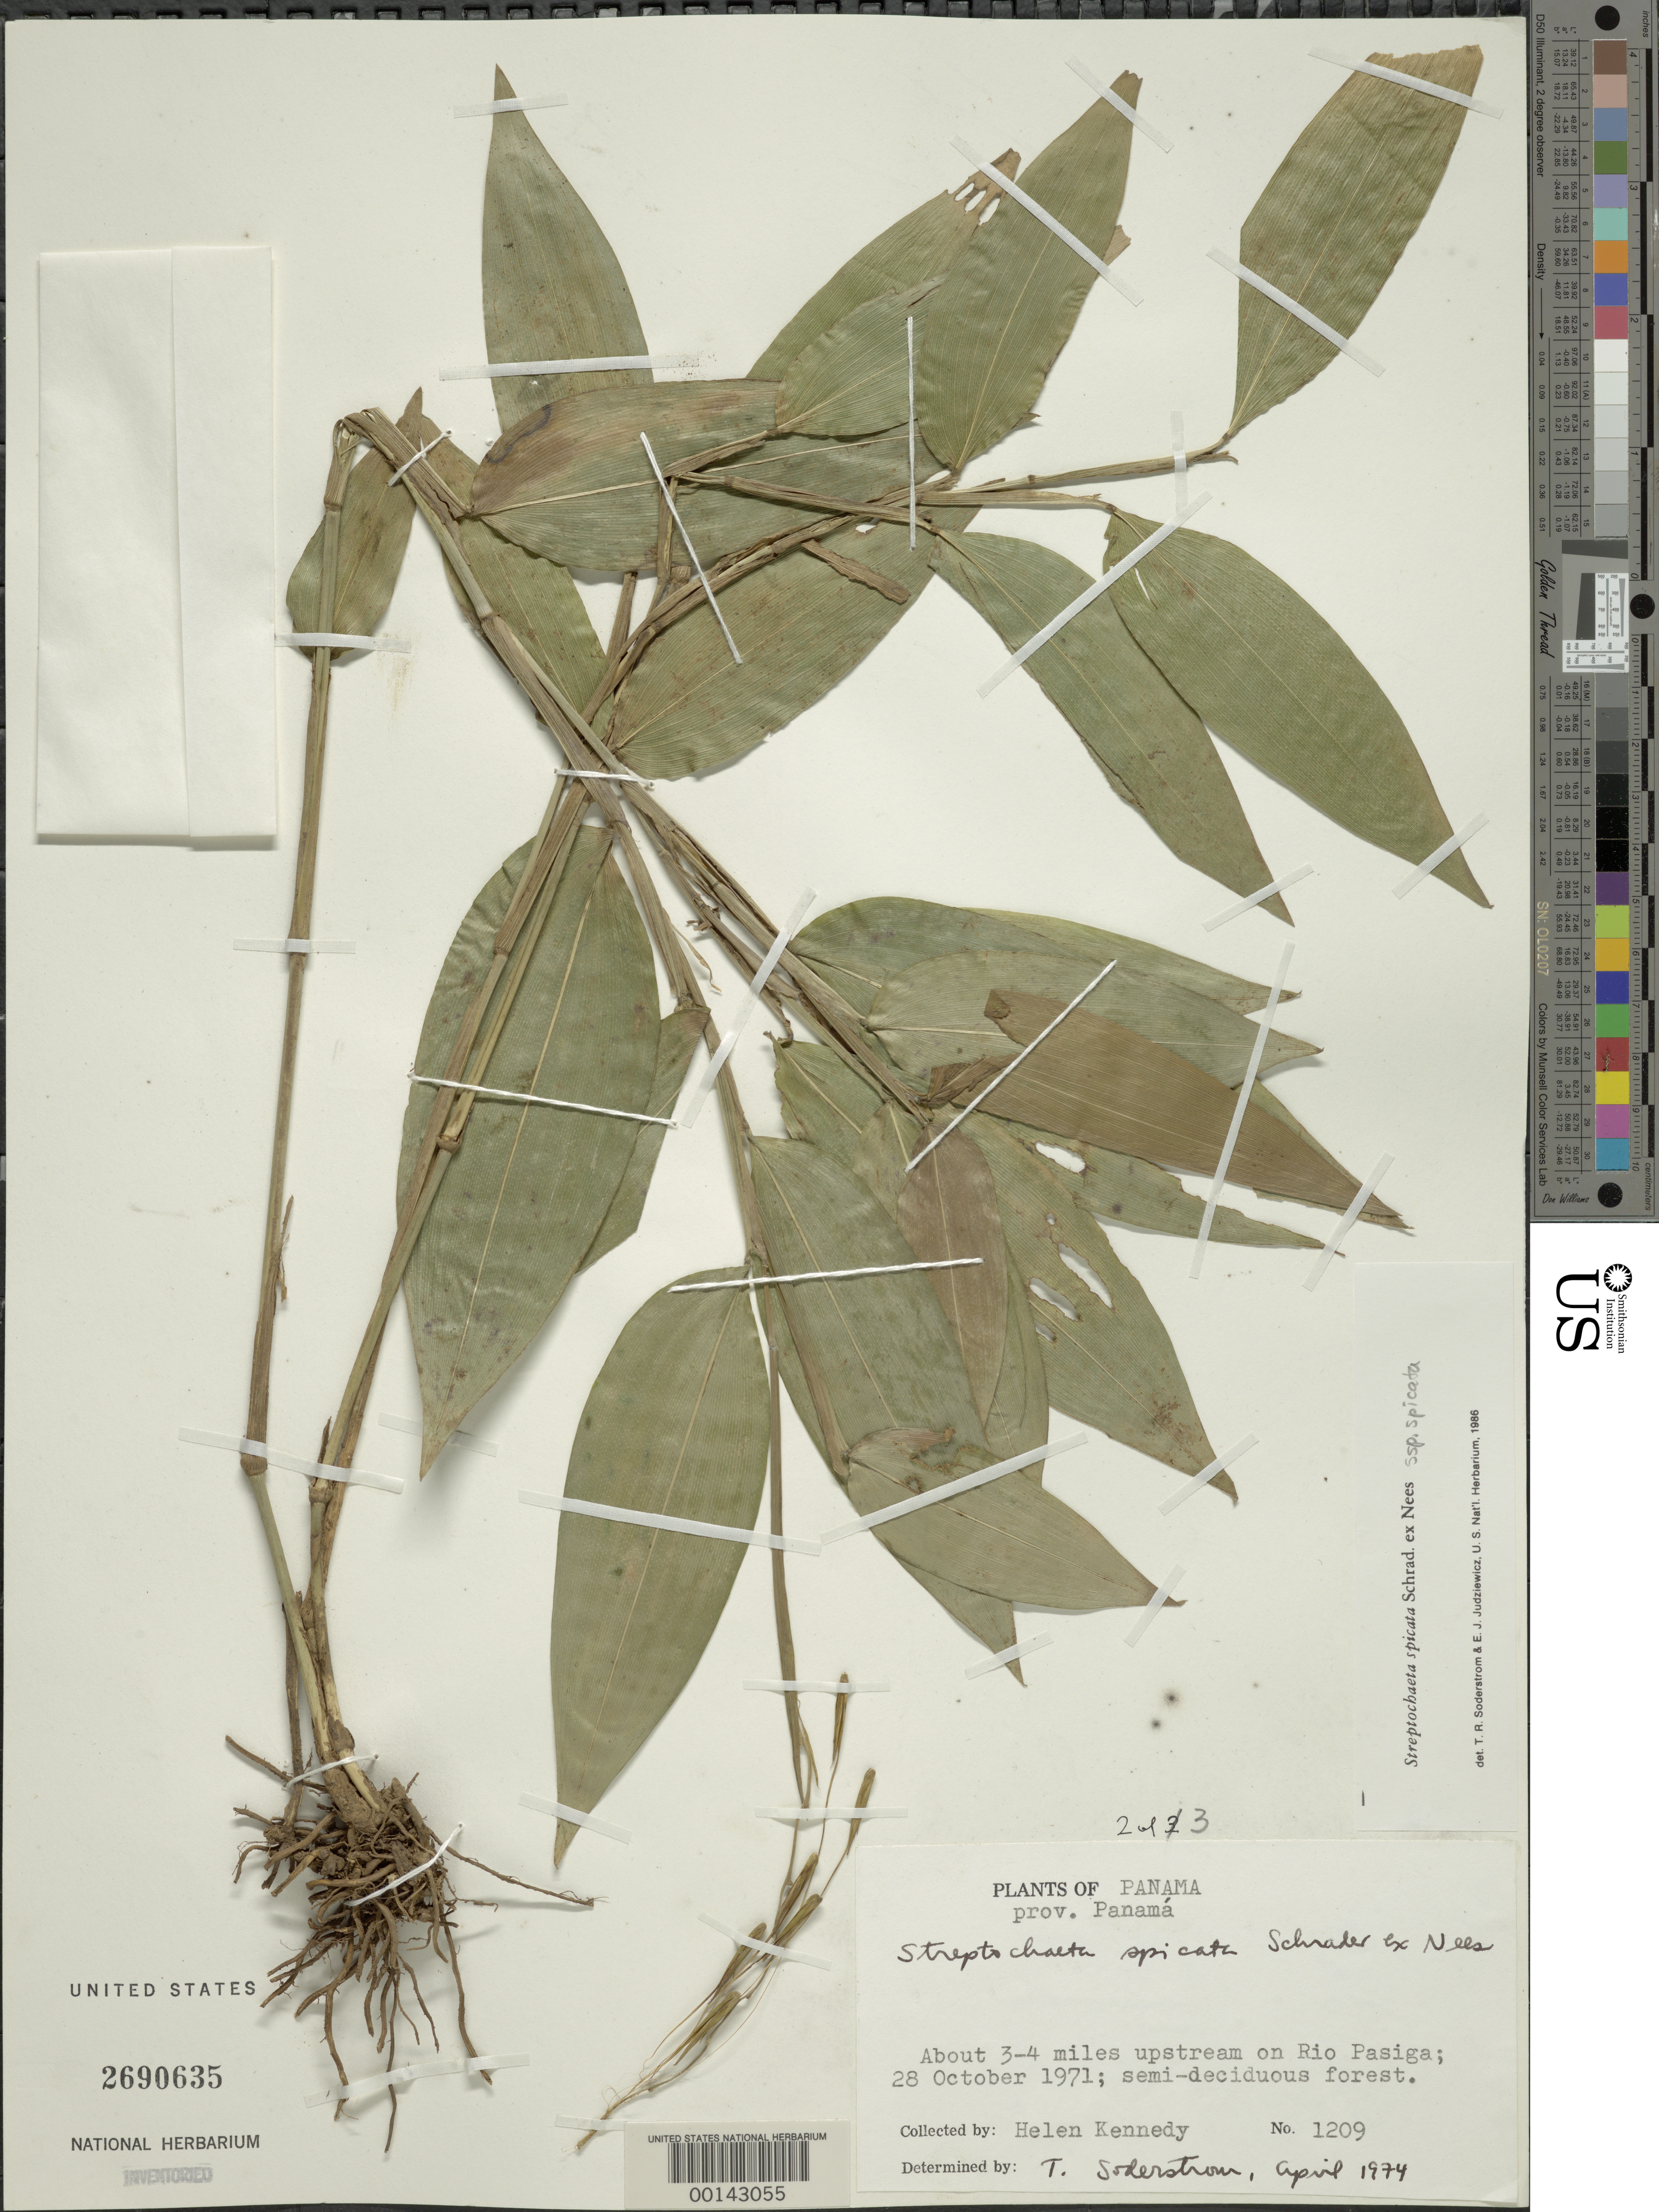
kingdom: Plantae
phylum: Tracheophyta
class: Liliopsida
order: Poales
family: Poaceae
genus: Streptochaeta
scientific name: Streptochaeta spicata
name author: Schrad. ex Nees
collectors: H. Kennedy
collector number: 1209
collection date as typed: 28 Oct 1971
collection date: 1971-10-28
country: Panama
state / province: Panamá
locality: Chiman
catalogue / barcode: US 2690635